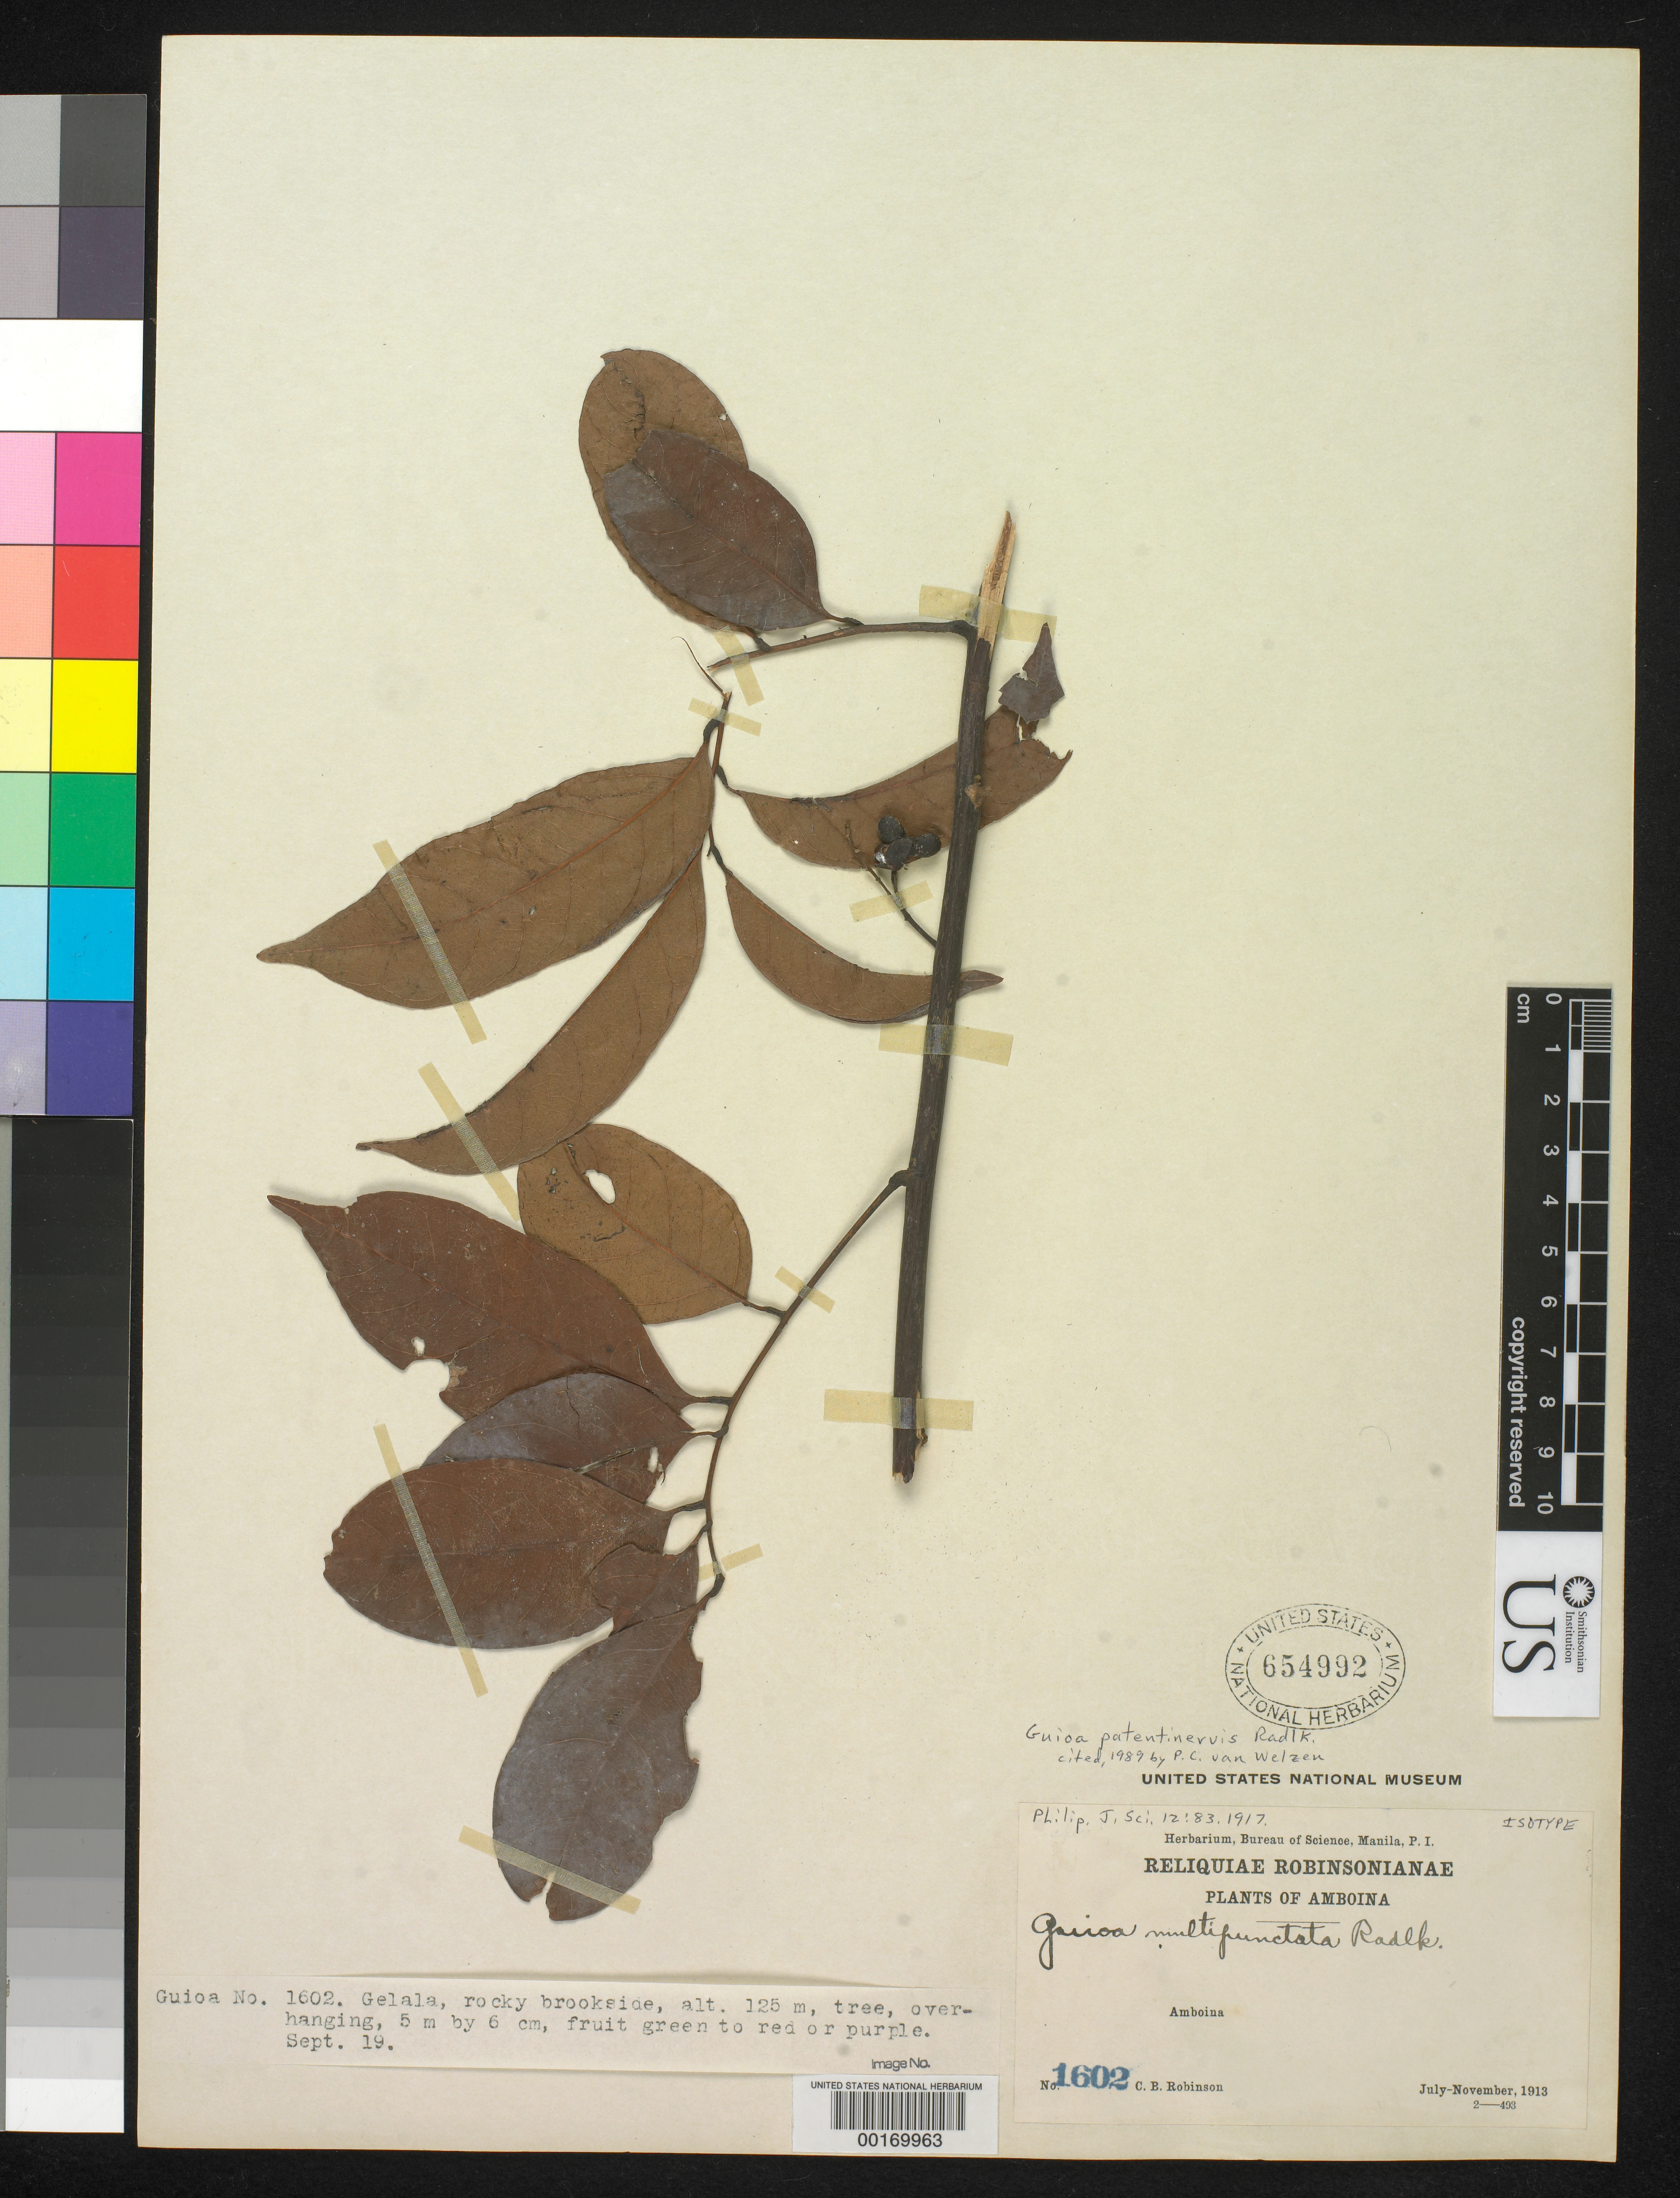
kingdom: Plantae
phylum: Tracheophyta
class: Magnoliopsida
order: Sapindales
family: Sapindaceae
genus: Guioa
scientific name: Guioa multipunctata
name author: Radlk.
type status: Isotype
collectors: C. Robinson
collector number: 1602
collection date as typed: Jul 1913 to -- Nov 1913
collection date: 1913-07/1913-11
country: Indonesia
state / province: Maluku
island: Amboina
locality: Gelala, rocky brook side. [ ]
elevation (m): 125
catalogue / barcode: US 654992